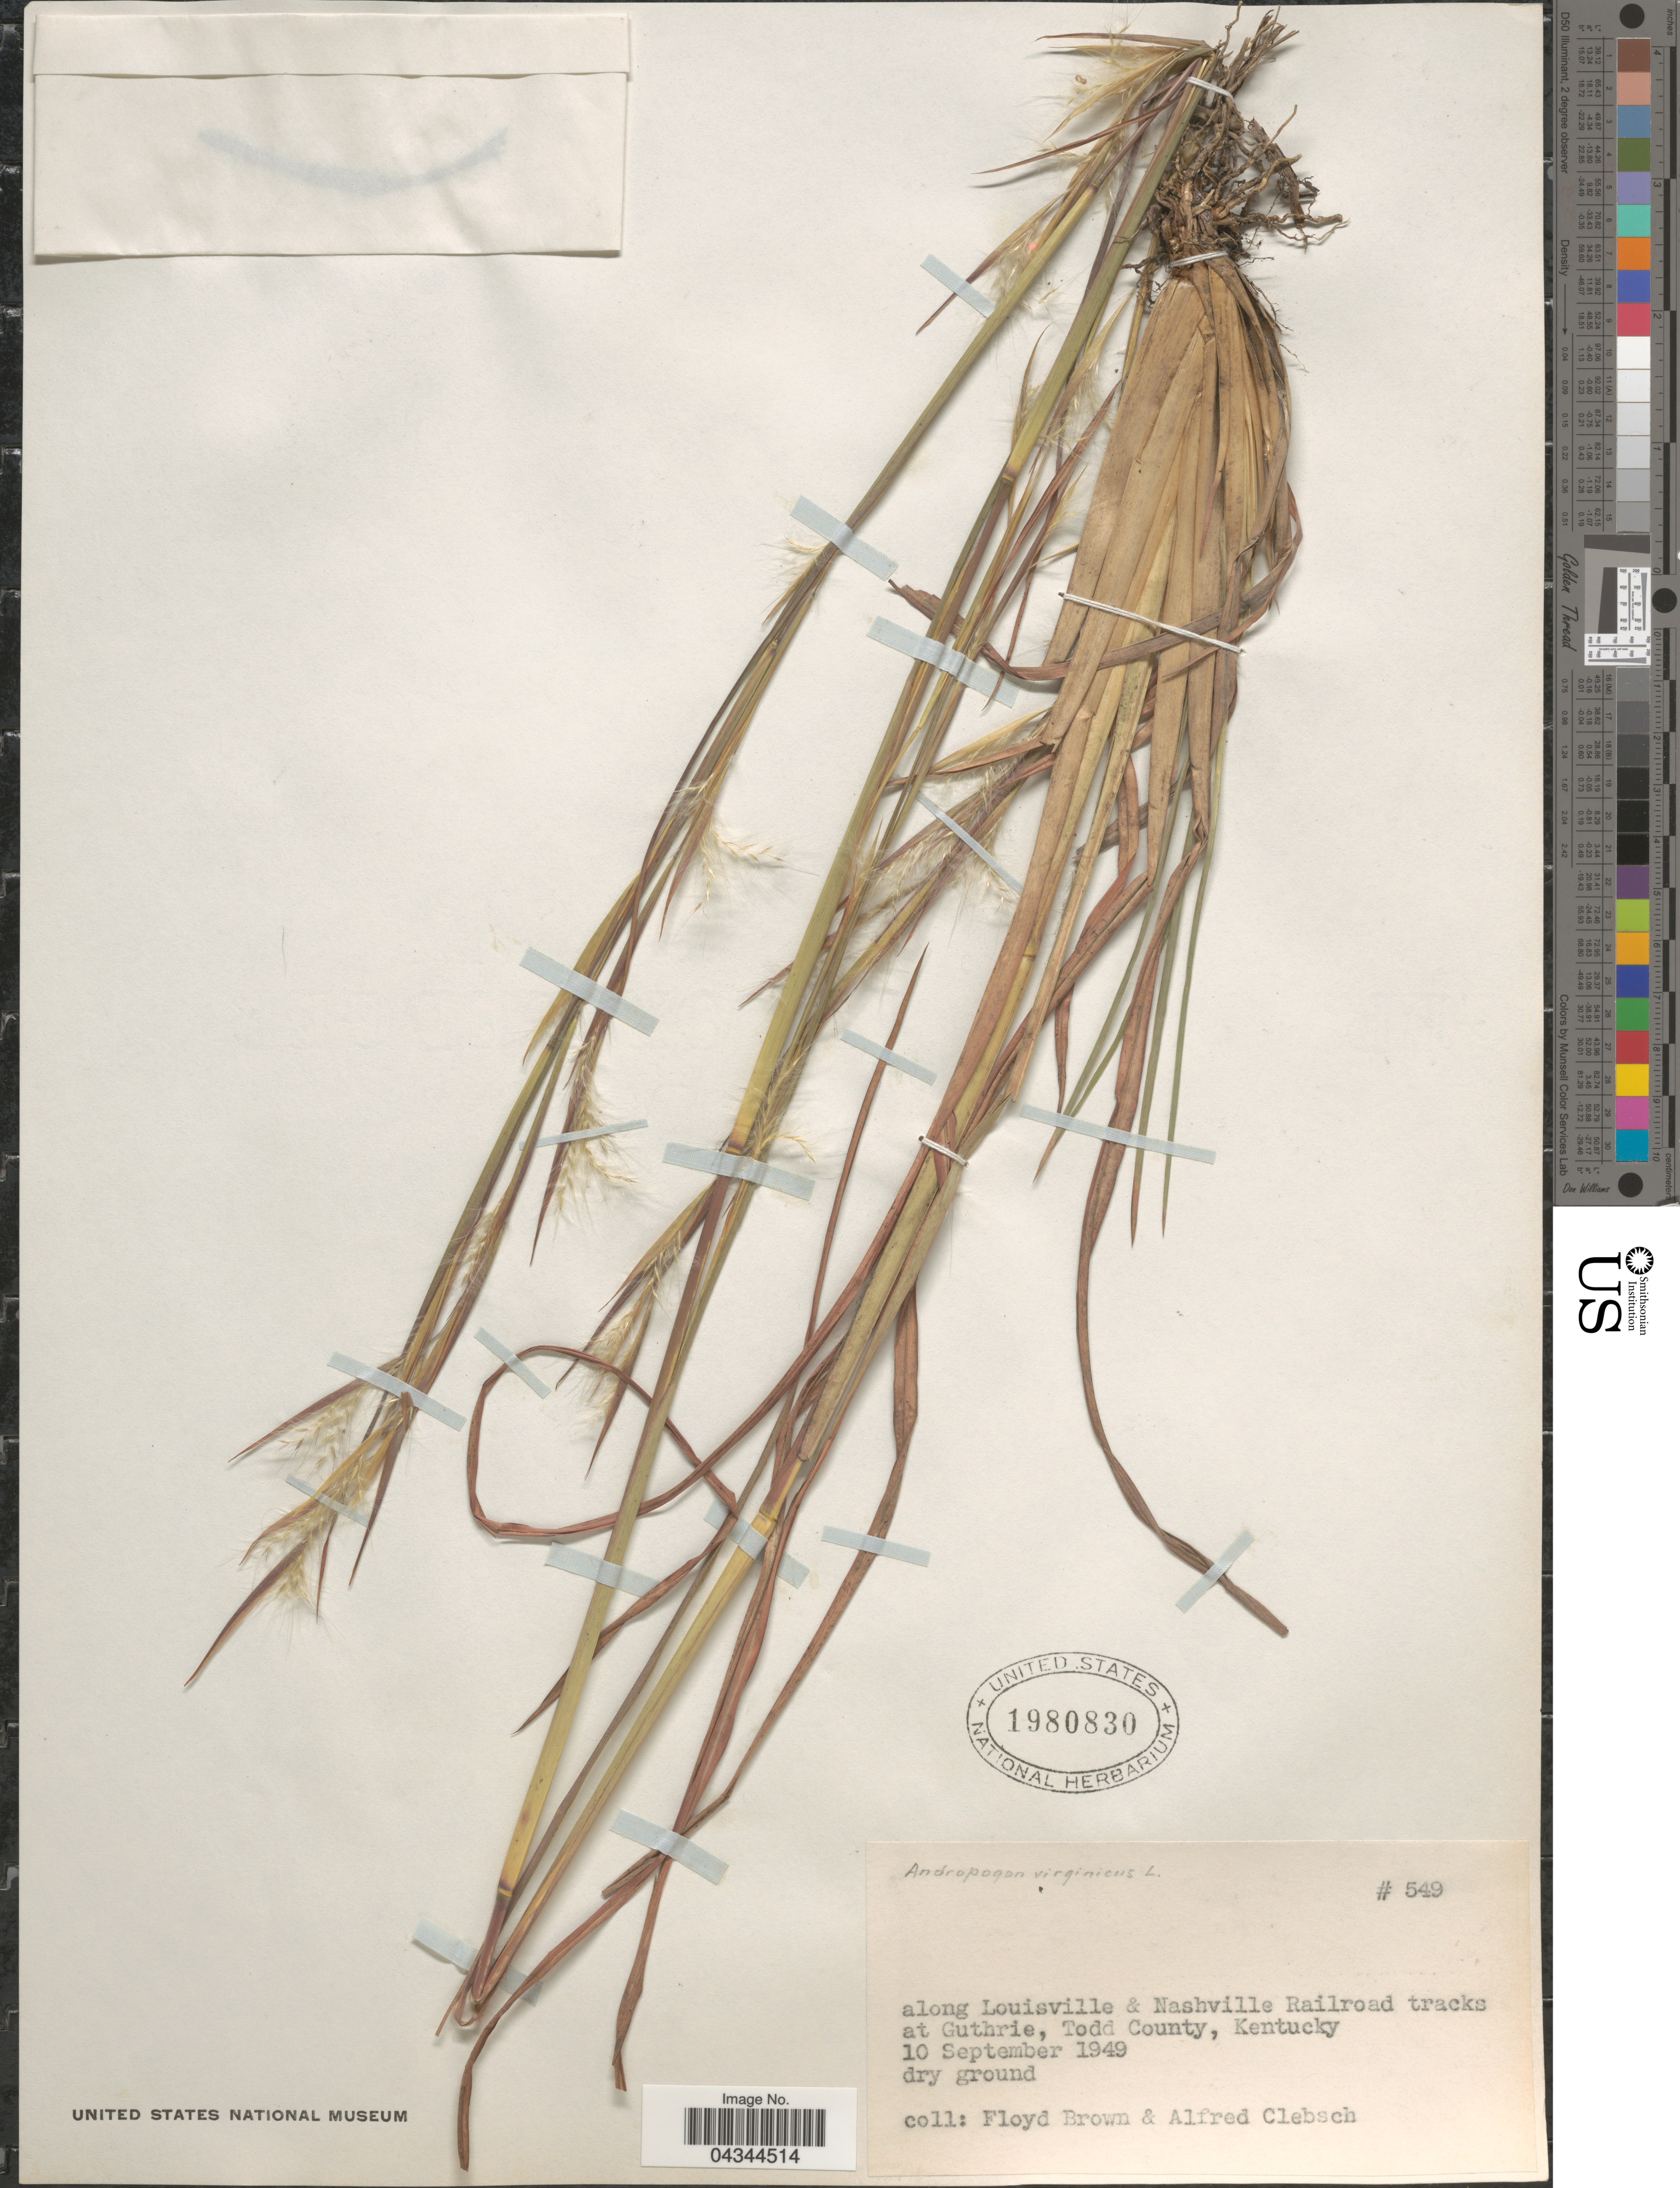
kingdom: Plantae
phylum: Tracheophyta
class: Liliopsida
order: Poales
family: Poaceae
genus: Andropogon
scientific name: Andropogon virginicus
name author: L.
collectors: F. Brown & A. Clebsch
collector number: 549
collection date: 1949-09-10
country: United States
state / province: Kentucky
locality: Along Louisville & Nashville Railroad tracks at Guthrie, Todd County.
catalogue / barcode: US 1980830